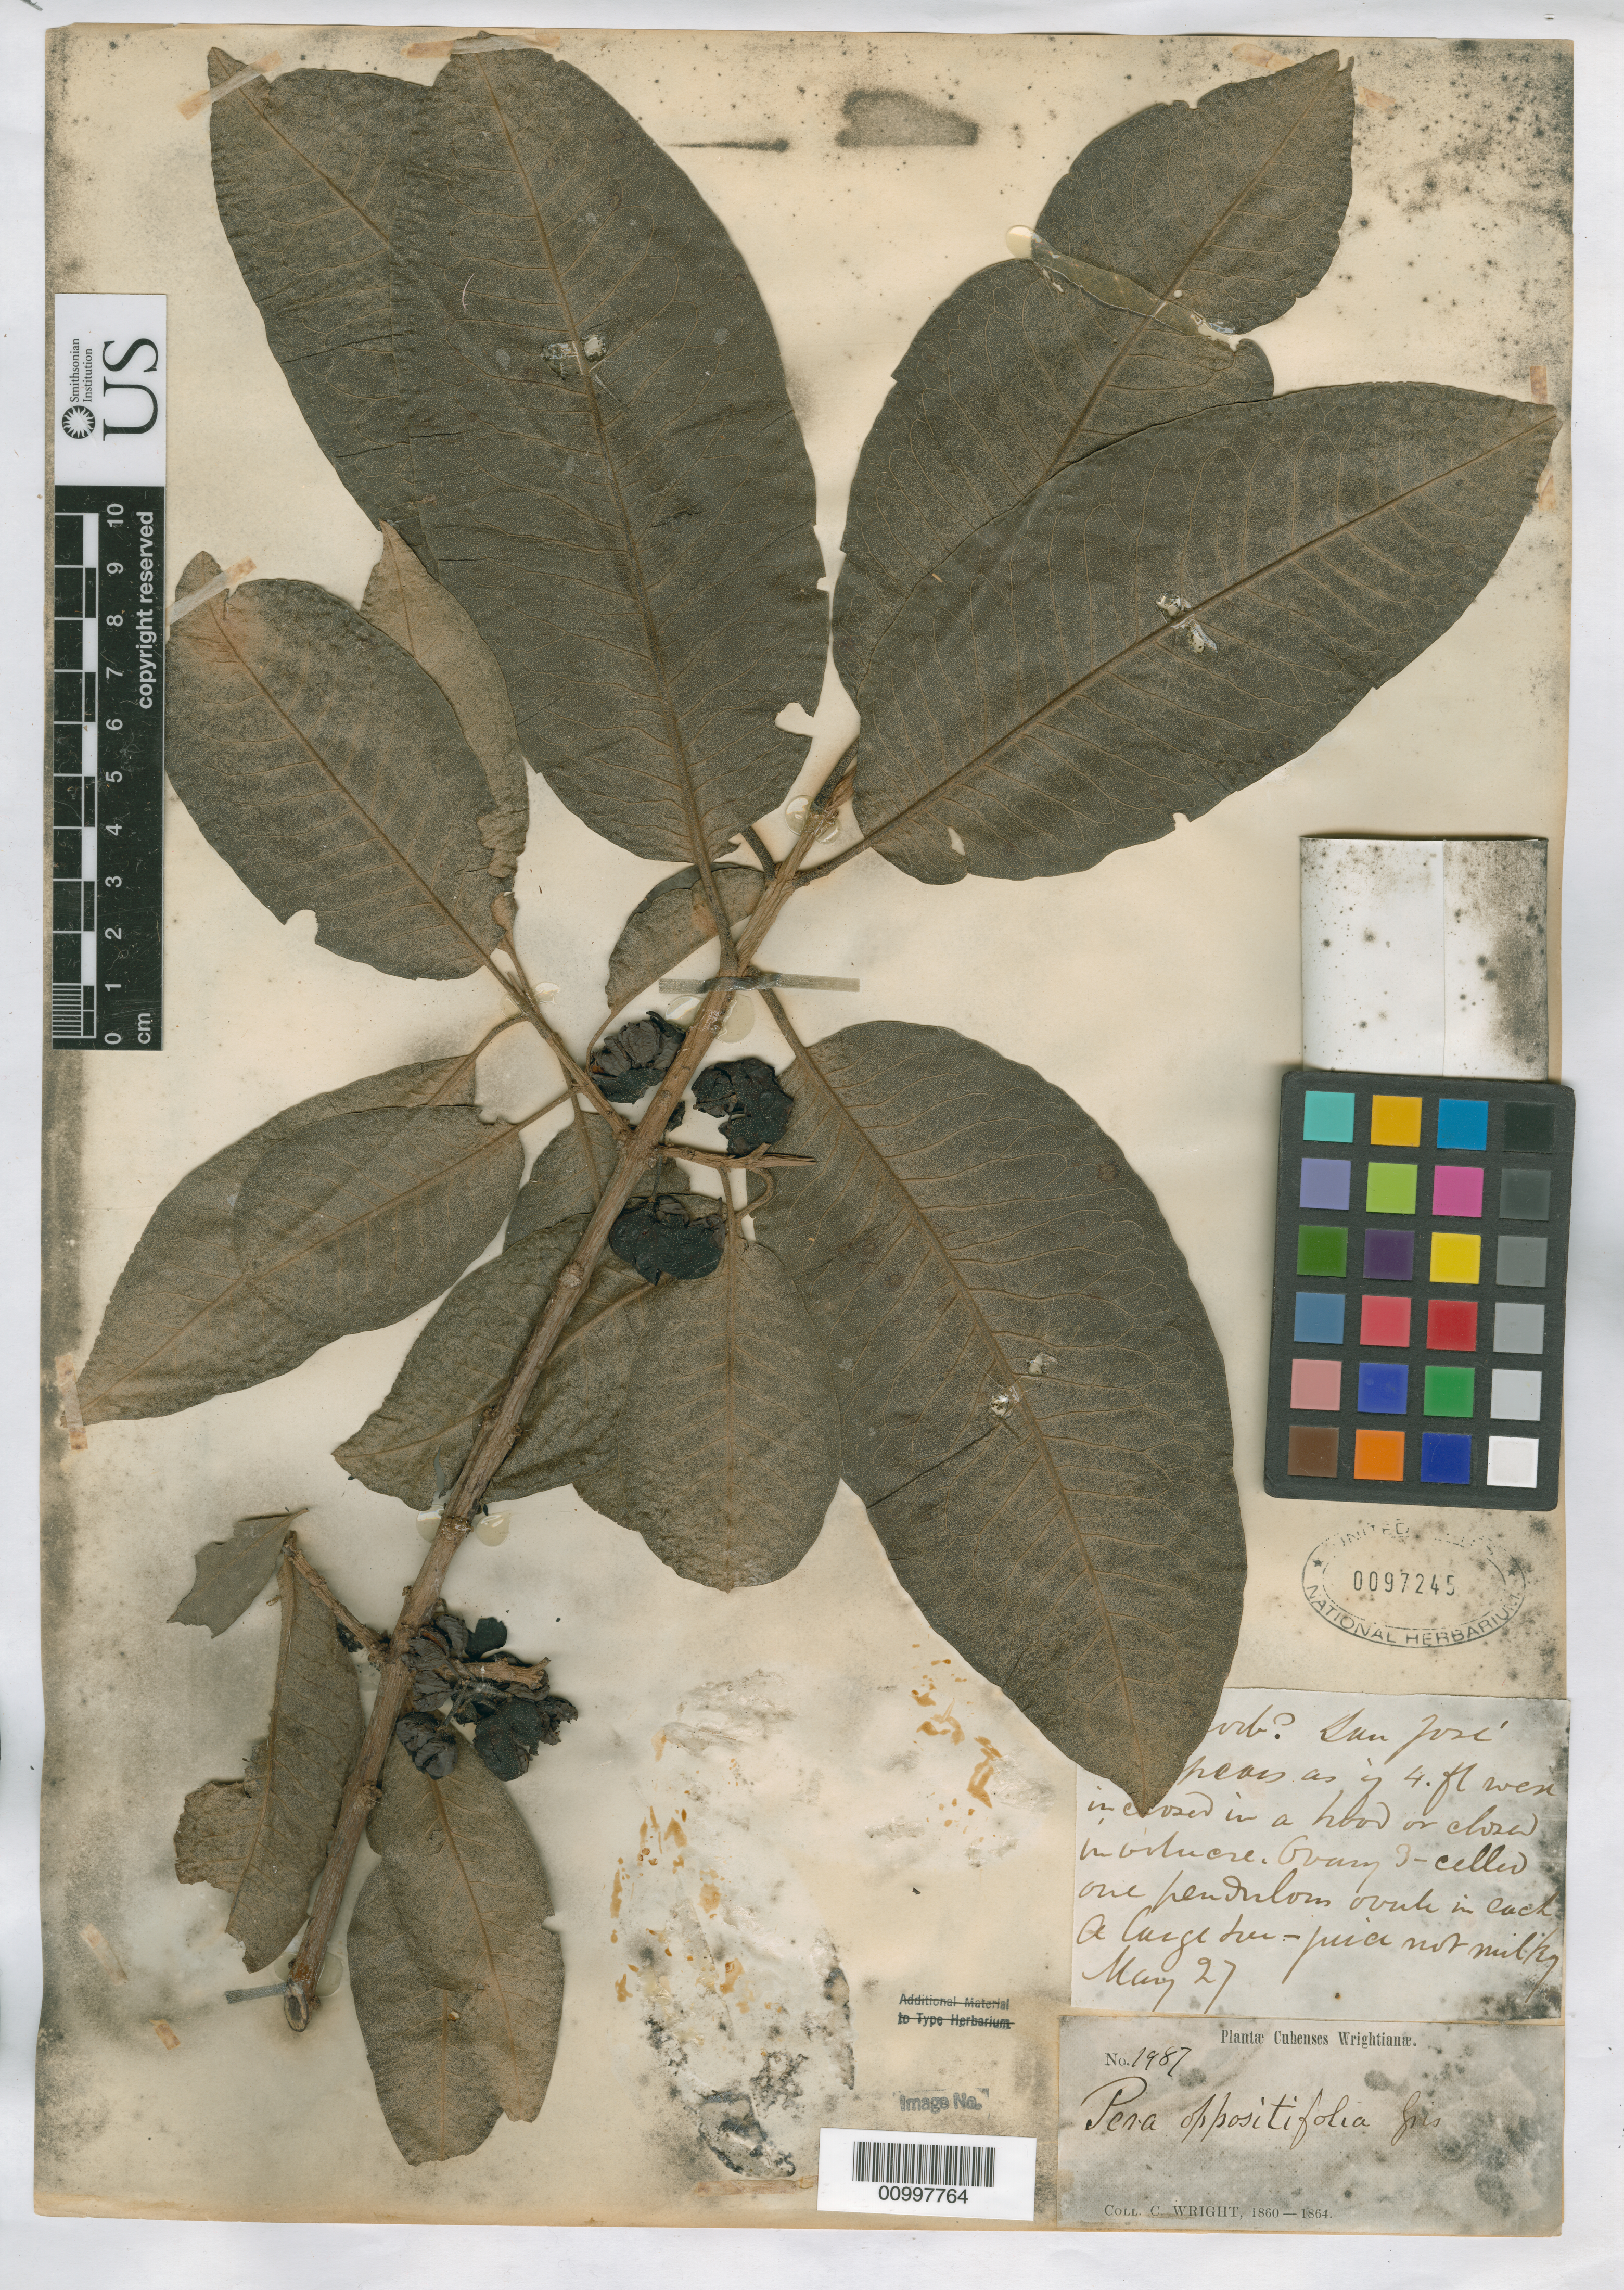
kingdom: Plantae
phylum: Tracheophyta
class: Magnoliopsida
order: Malpighiales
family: Peraceae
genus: Pera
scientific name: Pera oppositifolia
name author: Griseb.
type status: Type Collection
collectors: C. Wright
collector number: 1987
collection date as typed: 1860 to -- --- 1864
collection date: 1860/1864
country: Cuba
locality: San José.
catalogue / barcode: US 97245